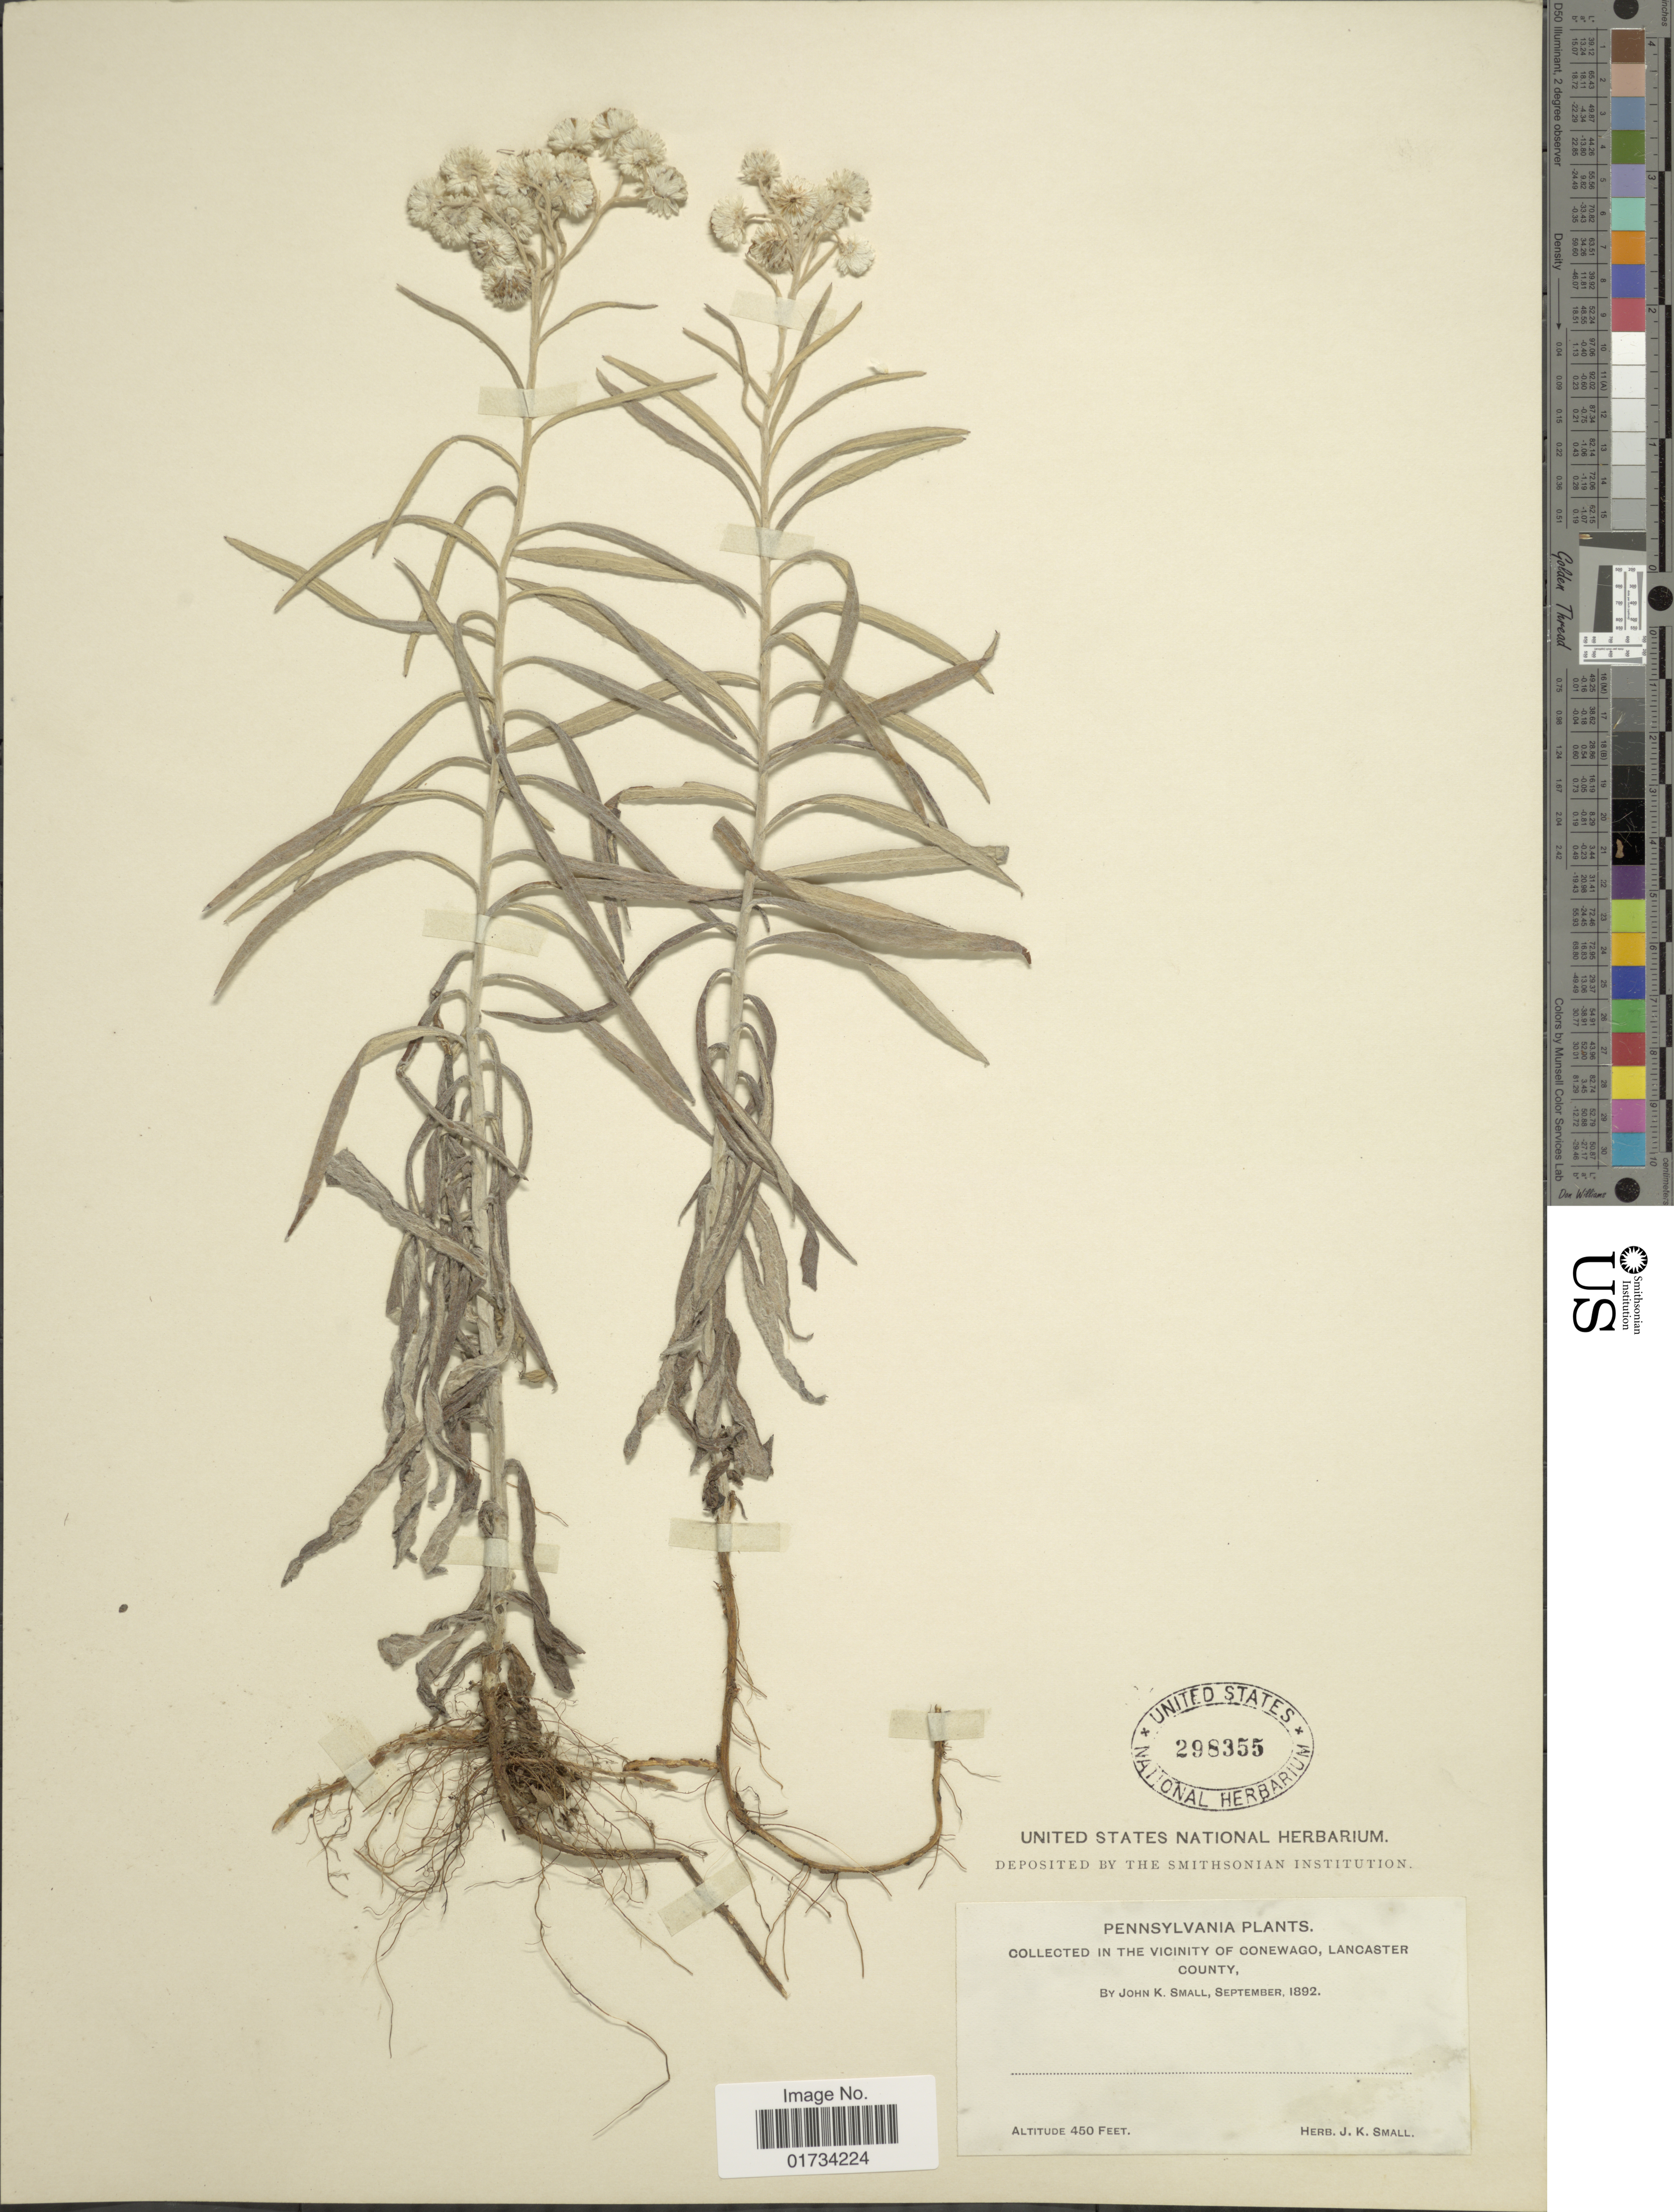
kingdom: Plantae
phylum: Tracheophyta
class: Magnoliopsida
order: Asterales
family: Asteraceae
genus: Anaphalis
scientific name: Anaphalis margaritacea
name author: (L.) Benth. & Hook. f.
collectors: J. K. Small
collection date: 1892-09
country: United States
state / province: Pennsylvania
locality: Vicinity of Conewago, Lancater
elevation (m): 137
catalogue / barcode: US 298355